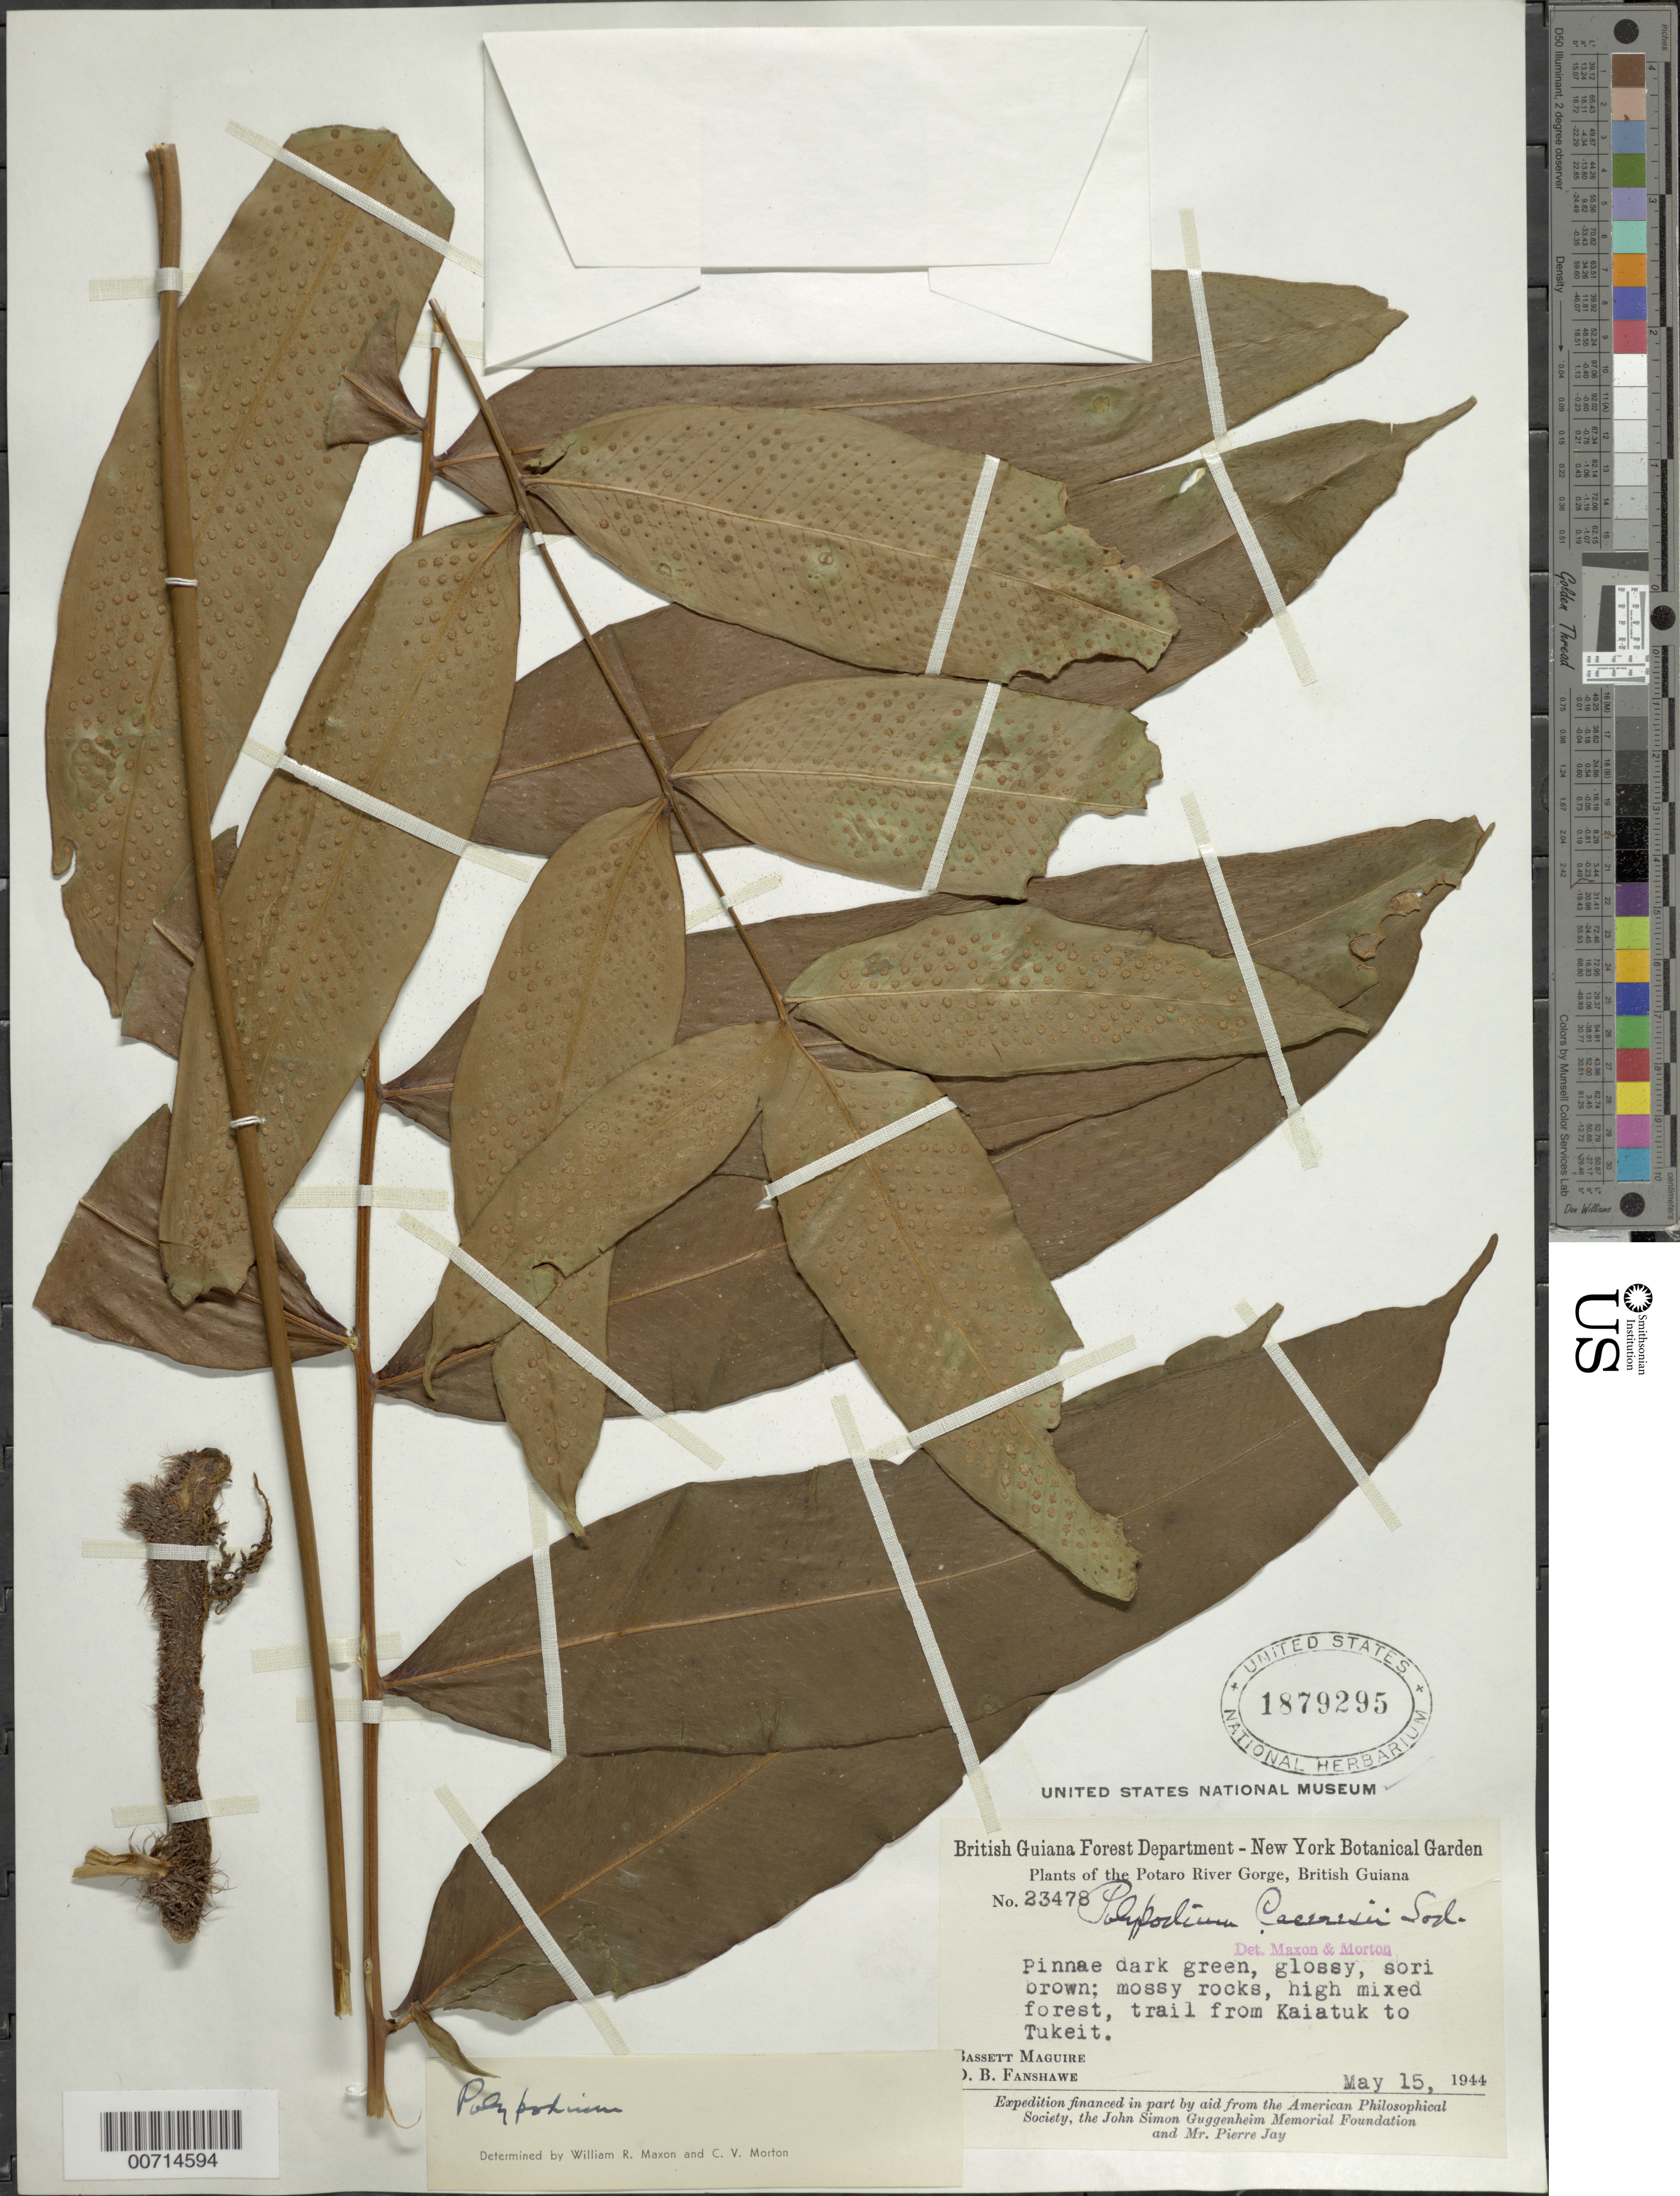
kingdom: Plantae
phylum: Tracheophyta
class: Polypodiopsida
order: Polypodiales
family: Polypodiaceae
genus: Serpocaulon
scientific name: Serpocaulon caceresii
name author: A.R. Sm.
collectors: B. Maguire & D. B. Fanshawe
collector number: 23478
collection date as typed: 15-May-44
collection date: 1944-05-15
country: Guyana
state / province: Potaro-Siparuni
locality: Kaieteur Plateau, Potaro R., Kaiatuk to Tukeit trail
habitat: Mossy rocks, high mixed forest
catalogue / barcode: US 1879295